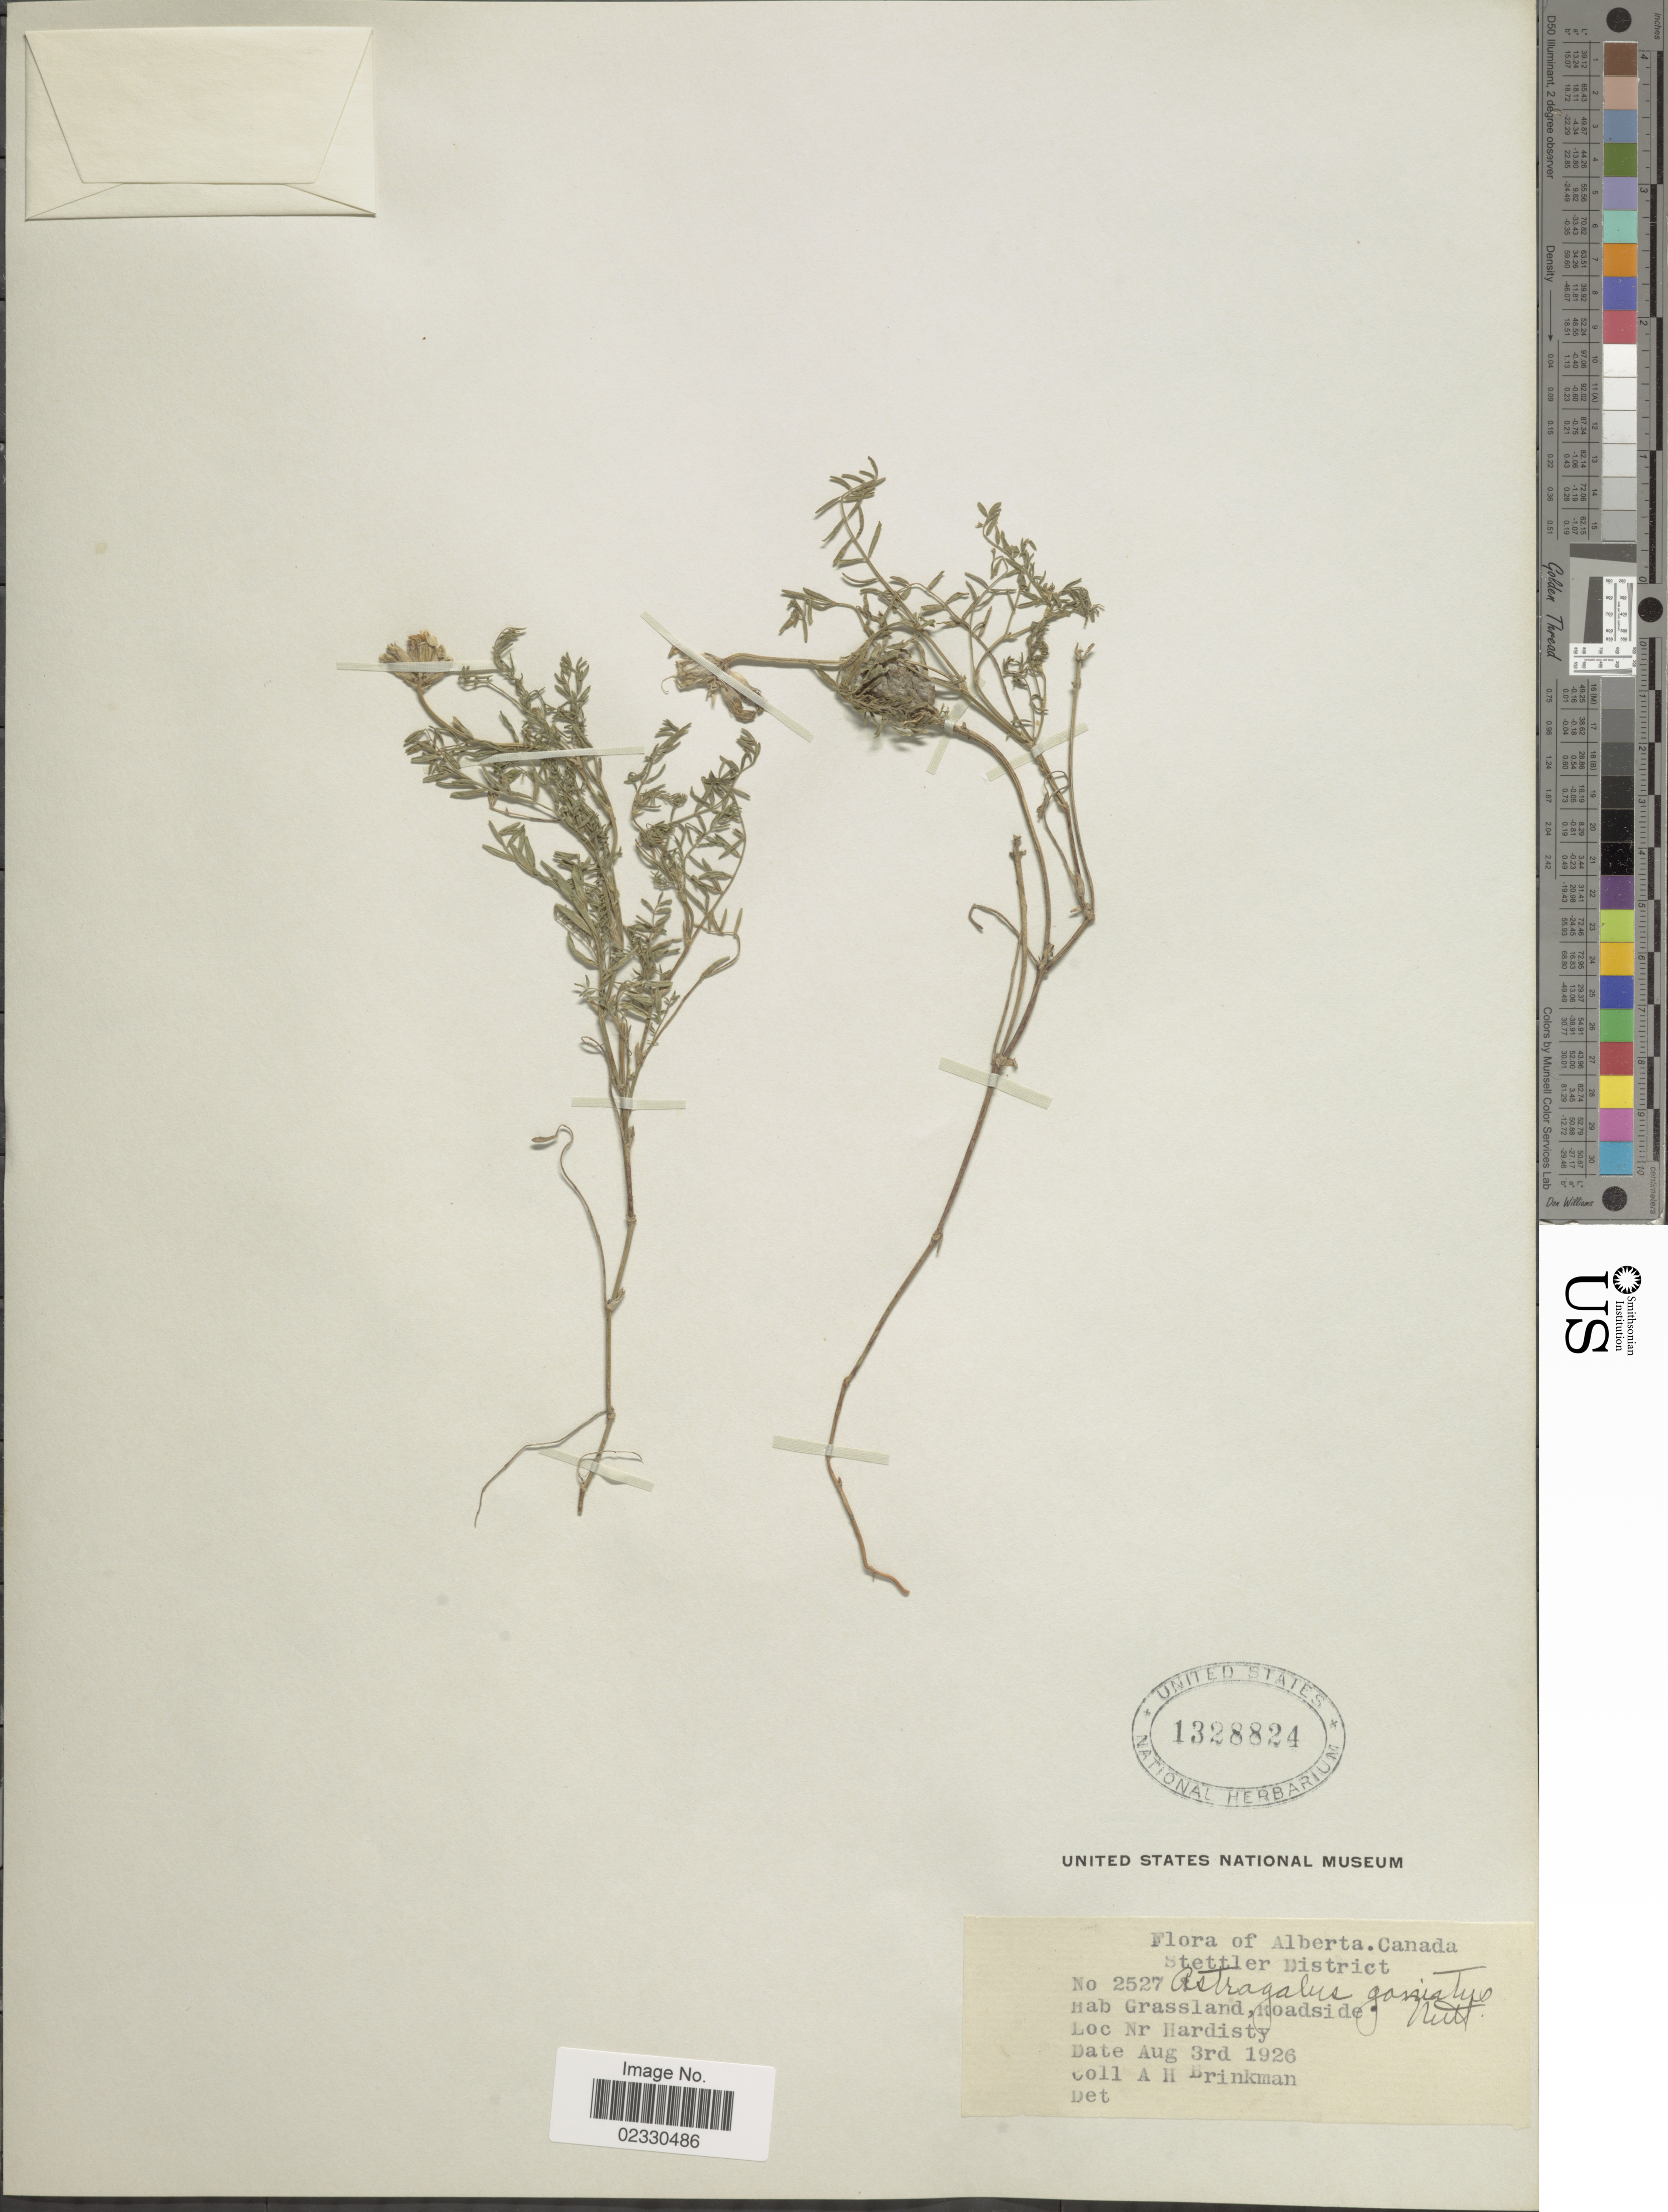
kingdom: Plantae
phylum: Tracheophyta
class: Magnoliopsida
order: Fabales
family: Fabaceae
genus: Astragalus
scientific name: Astragalus dasyglottis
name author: DC.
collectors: A. Brinkman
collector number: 2527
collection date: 1926-08-03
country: Canada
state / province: Alberta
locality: Alberta, Canada, Stettler District, Nr Hardisty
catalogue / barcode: US 1328824